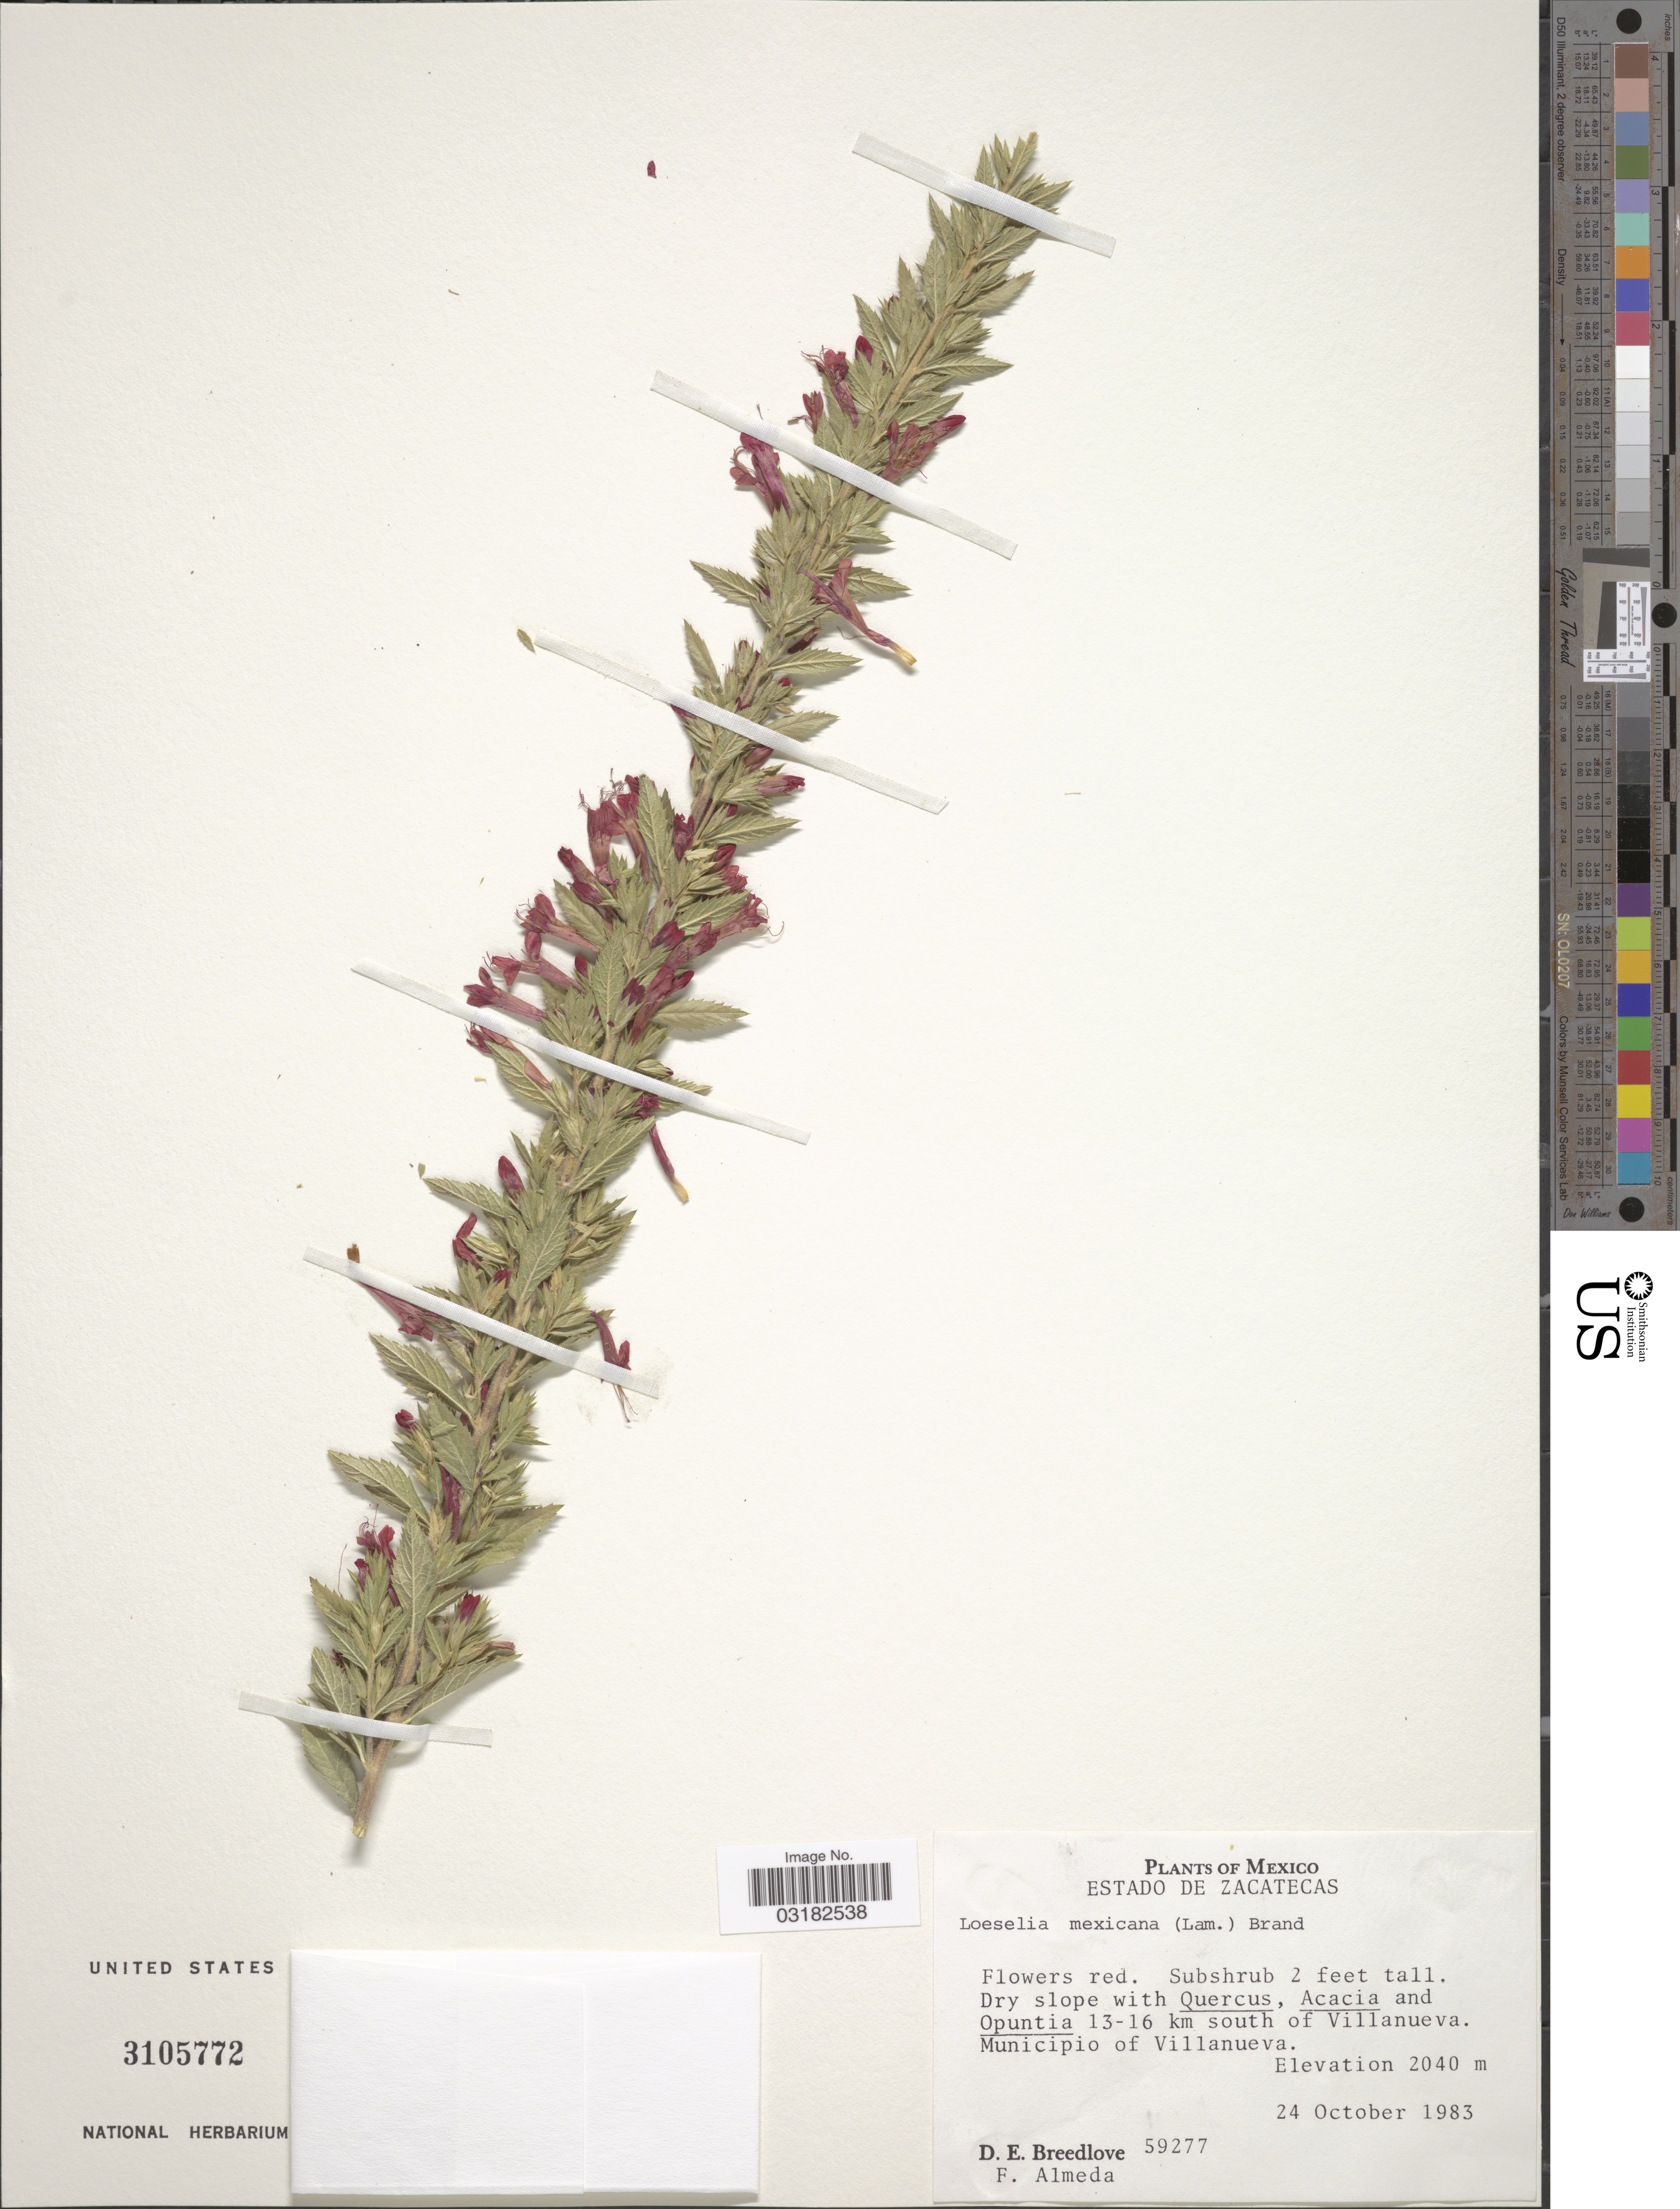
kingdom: Plantae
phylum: Tracheophyta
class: Magnoliopsida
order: Ericales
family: Polemoniaceae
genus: Loeselia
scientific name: Loeselia mexicana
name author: (Lam.) Brand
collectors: D. E. Breedlove & F. Almeda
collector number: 59277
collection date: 1983-10-24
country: Mexico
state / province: Zacatecas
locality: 13-16 km south of Villanueva. Municipio of Villanueva.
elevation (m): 2040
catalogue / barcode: US 3105772